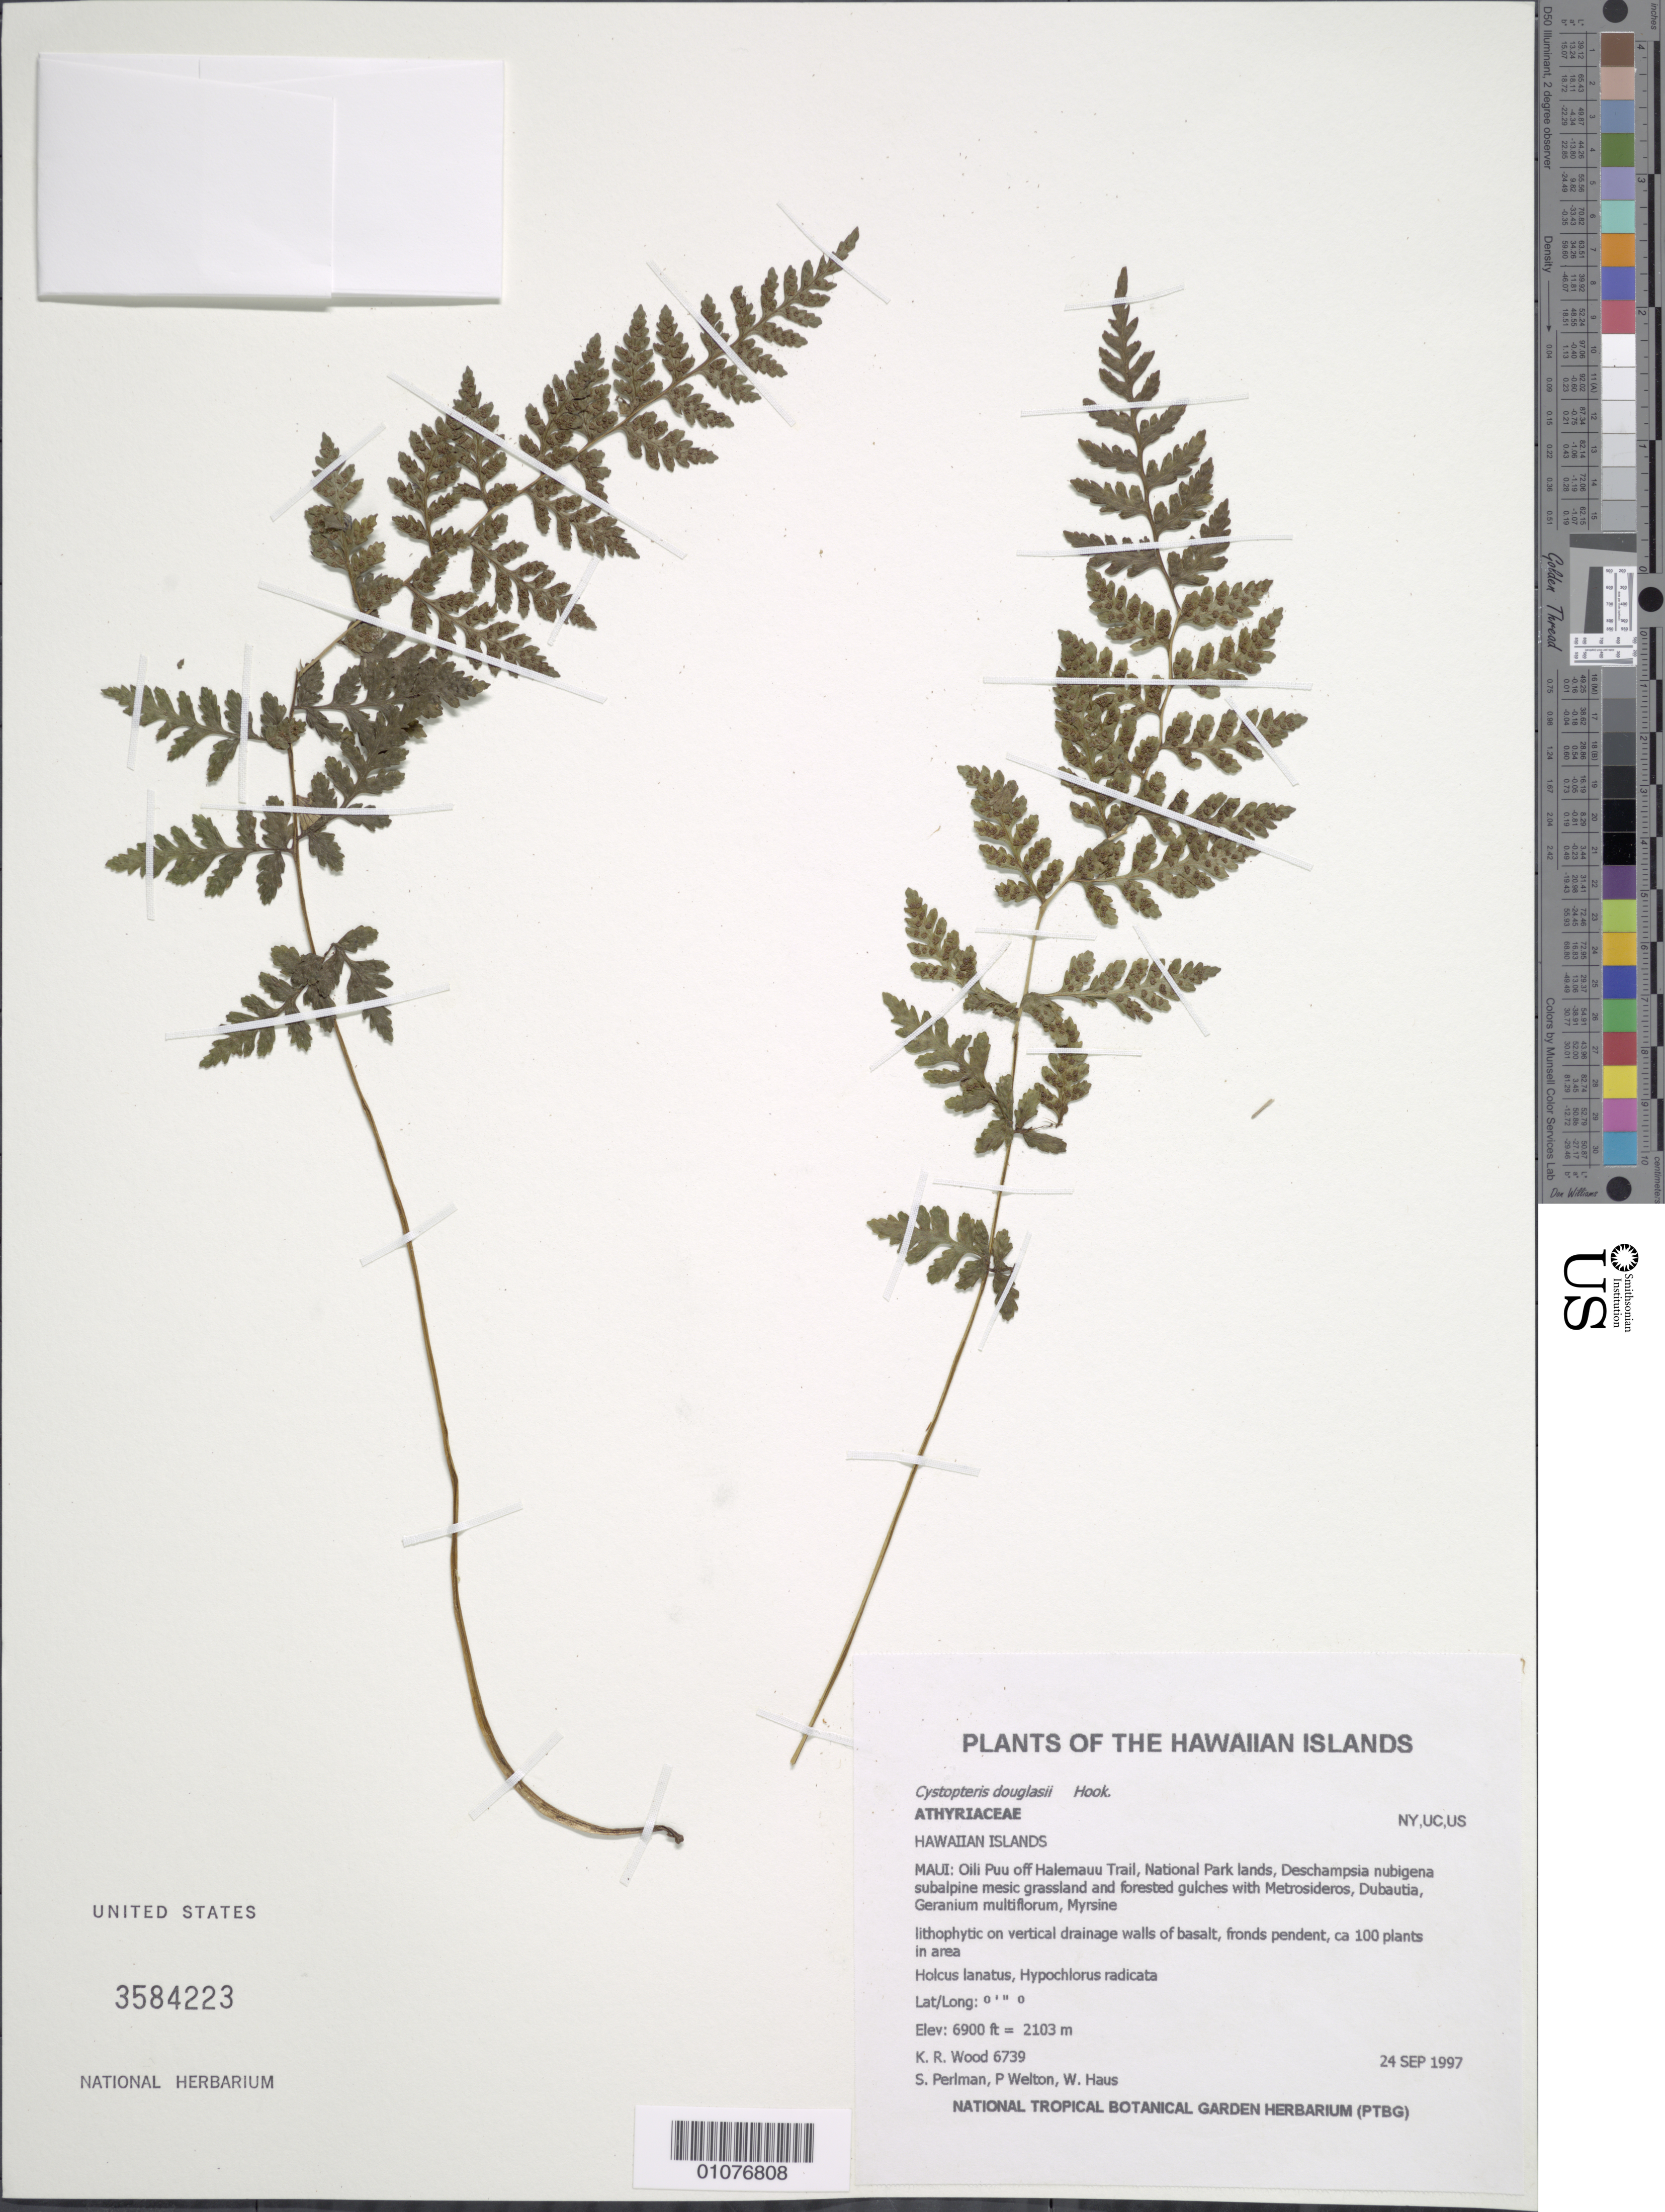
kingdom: Plantae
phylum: Tracheophyta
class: Polypodiopsida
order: Polypodiales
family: Cystopteridaceae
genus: Cystopteris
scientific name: Cystopteris douglasii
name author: Hook.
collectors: K. R. Wood, S. P. Perlman, P. Welton & W. Haus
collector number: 6739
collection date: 1997-09-24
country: United States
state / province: Hawaii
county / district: Maui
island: Maui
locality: Oili Puu off Halemauu Trail, National Park lands.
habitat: Lithophytic on vertical drainage walls of basalt, fronds pen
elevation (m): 2103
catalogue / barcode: US 3584223